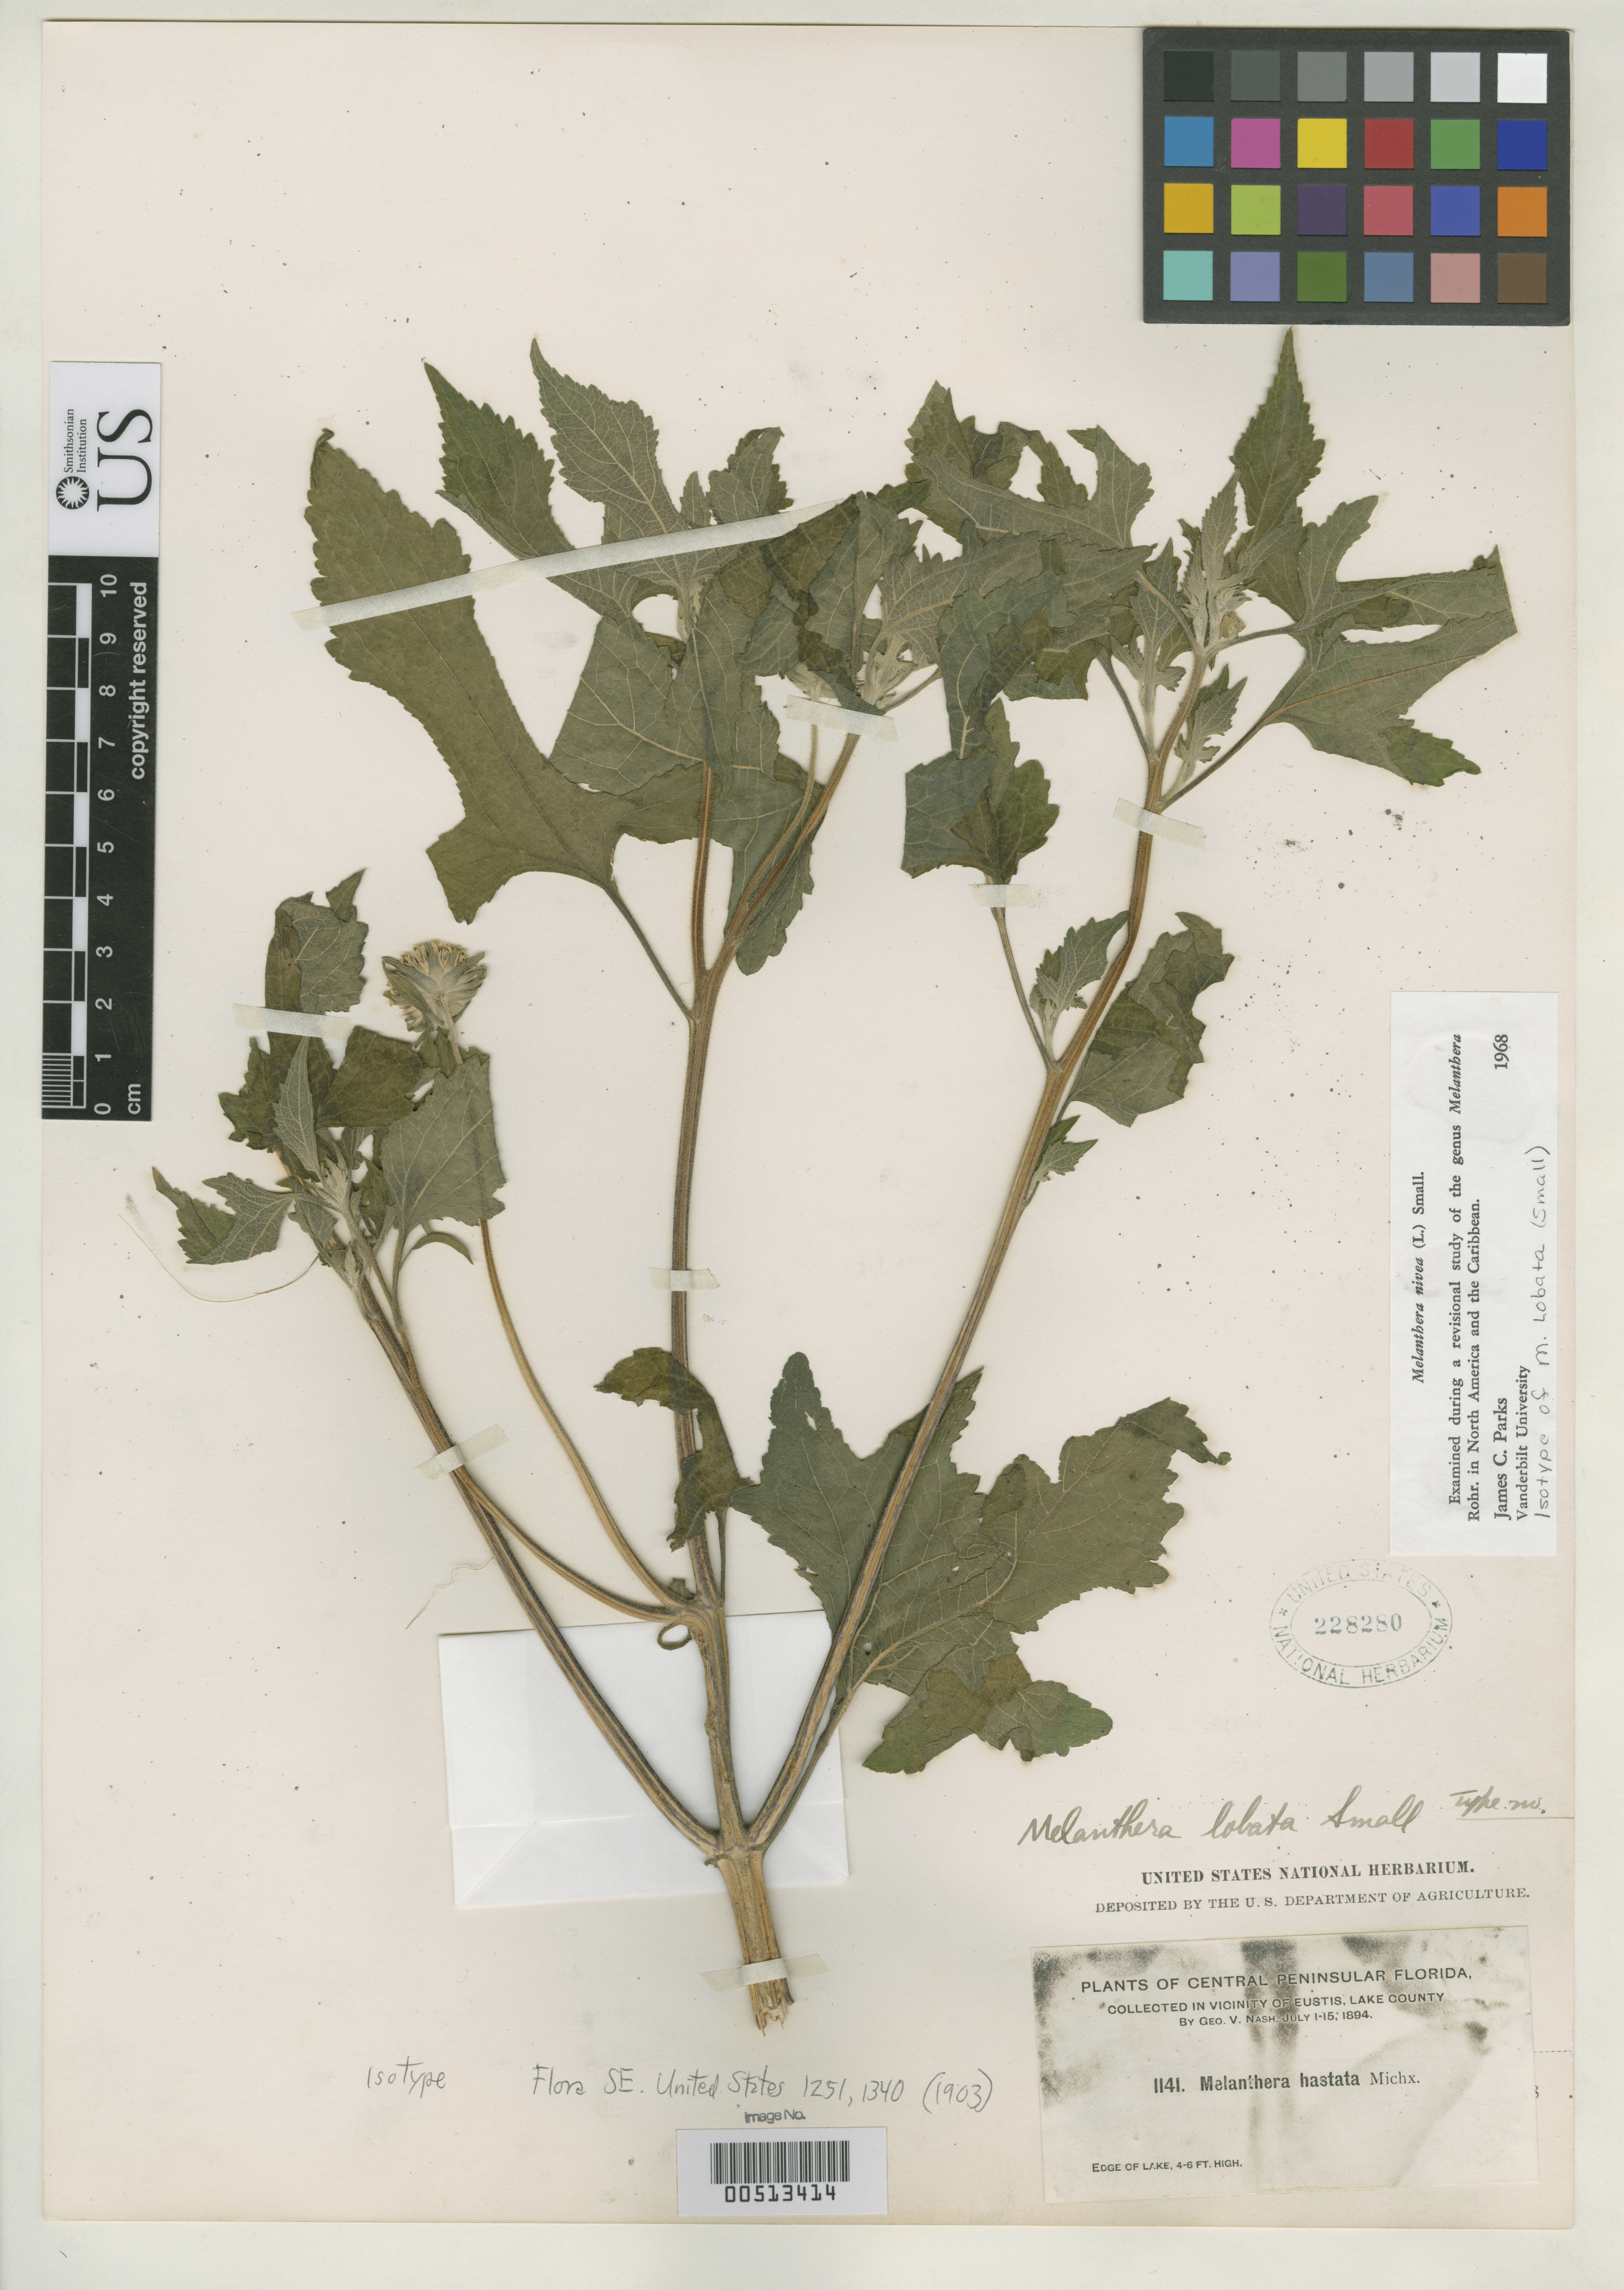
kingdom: Plantae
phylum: Tracheophyta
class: Magnoliopsida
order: Asterales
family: Asteraceae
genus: Melanthera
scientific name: Melanthera lobata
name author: Small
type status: Isotype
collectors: G. V. Nash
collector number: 1141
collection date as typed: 01 Jul 1894 to 15 Jul 1894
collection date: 1894-07-01/1894-07-15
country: United States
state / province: Florida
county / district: Lake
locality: Vicinity of Eustis, edge of lake.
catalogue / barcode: US 228280